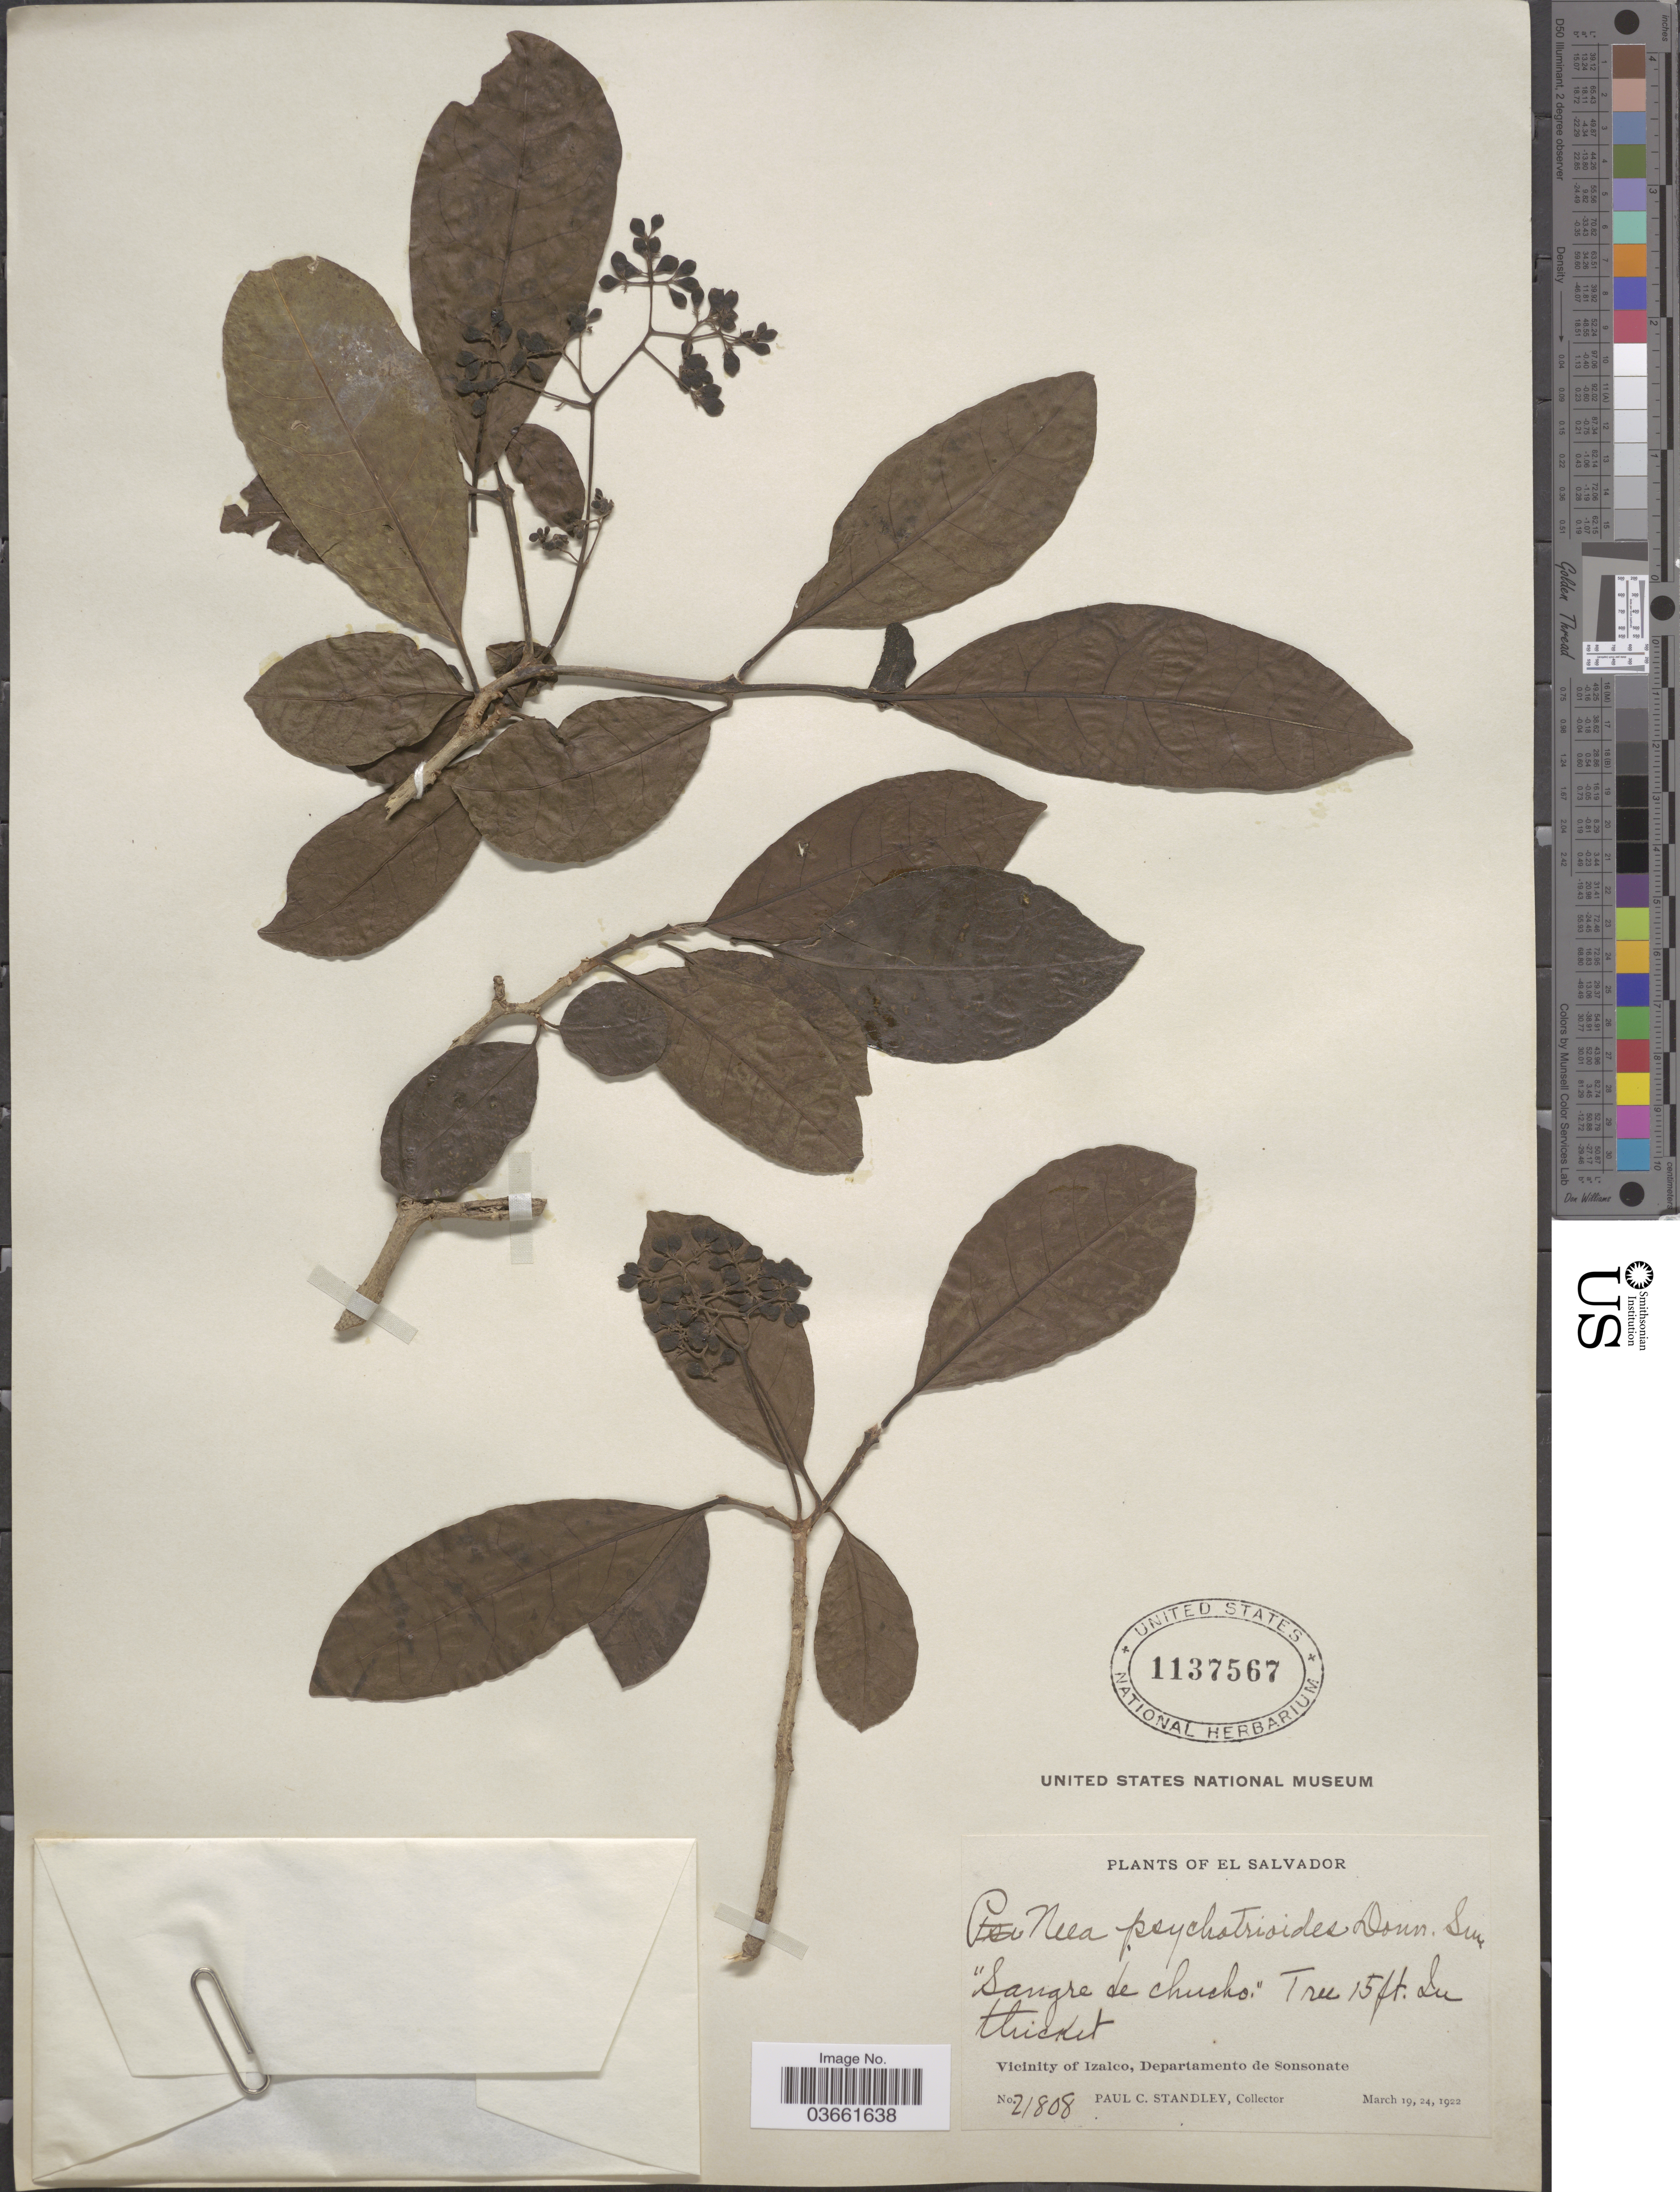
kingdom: Plantae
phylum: Tracheophyta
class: Magnoliopsida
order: Caryophyllales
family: Nyctaginaceae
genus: Neea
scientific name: Neea psychotrioides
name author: Donn. Sm.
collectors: P. C. Standley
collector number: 21808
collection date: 1922-03-19/1922-03-24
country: El Salvador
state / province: Sonsonate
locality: Vicinity of Izalco, Departamento de Sonsonate.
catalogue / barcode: US 1137567